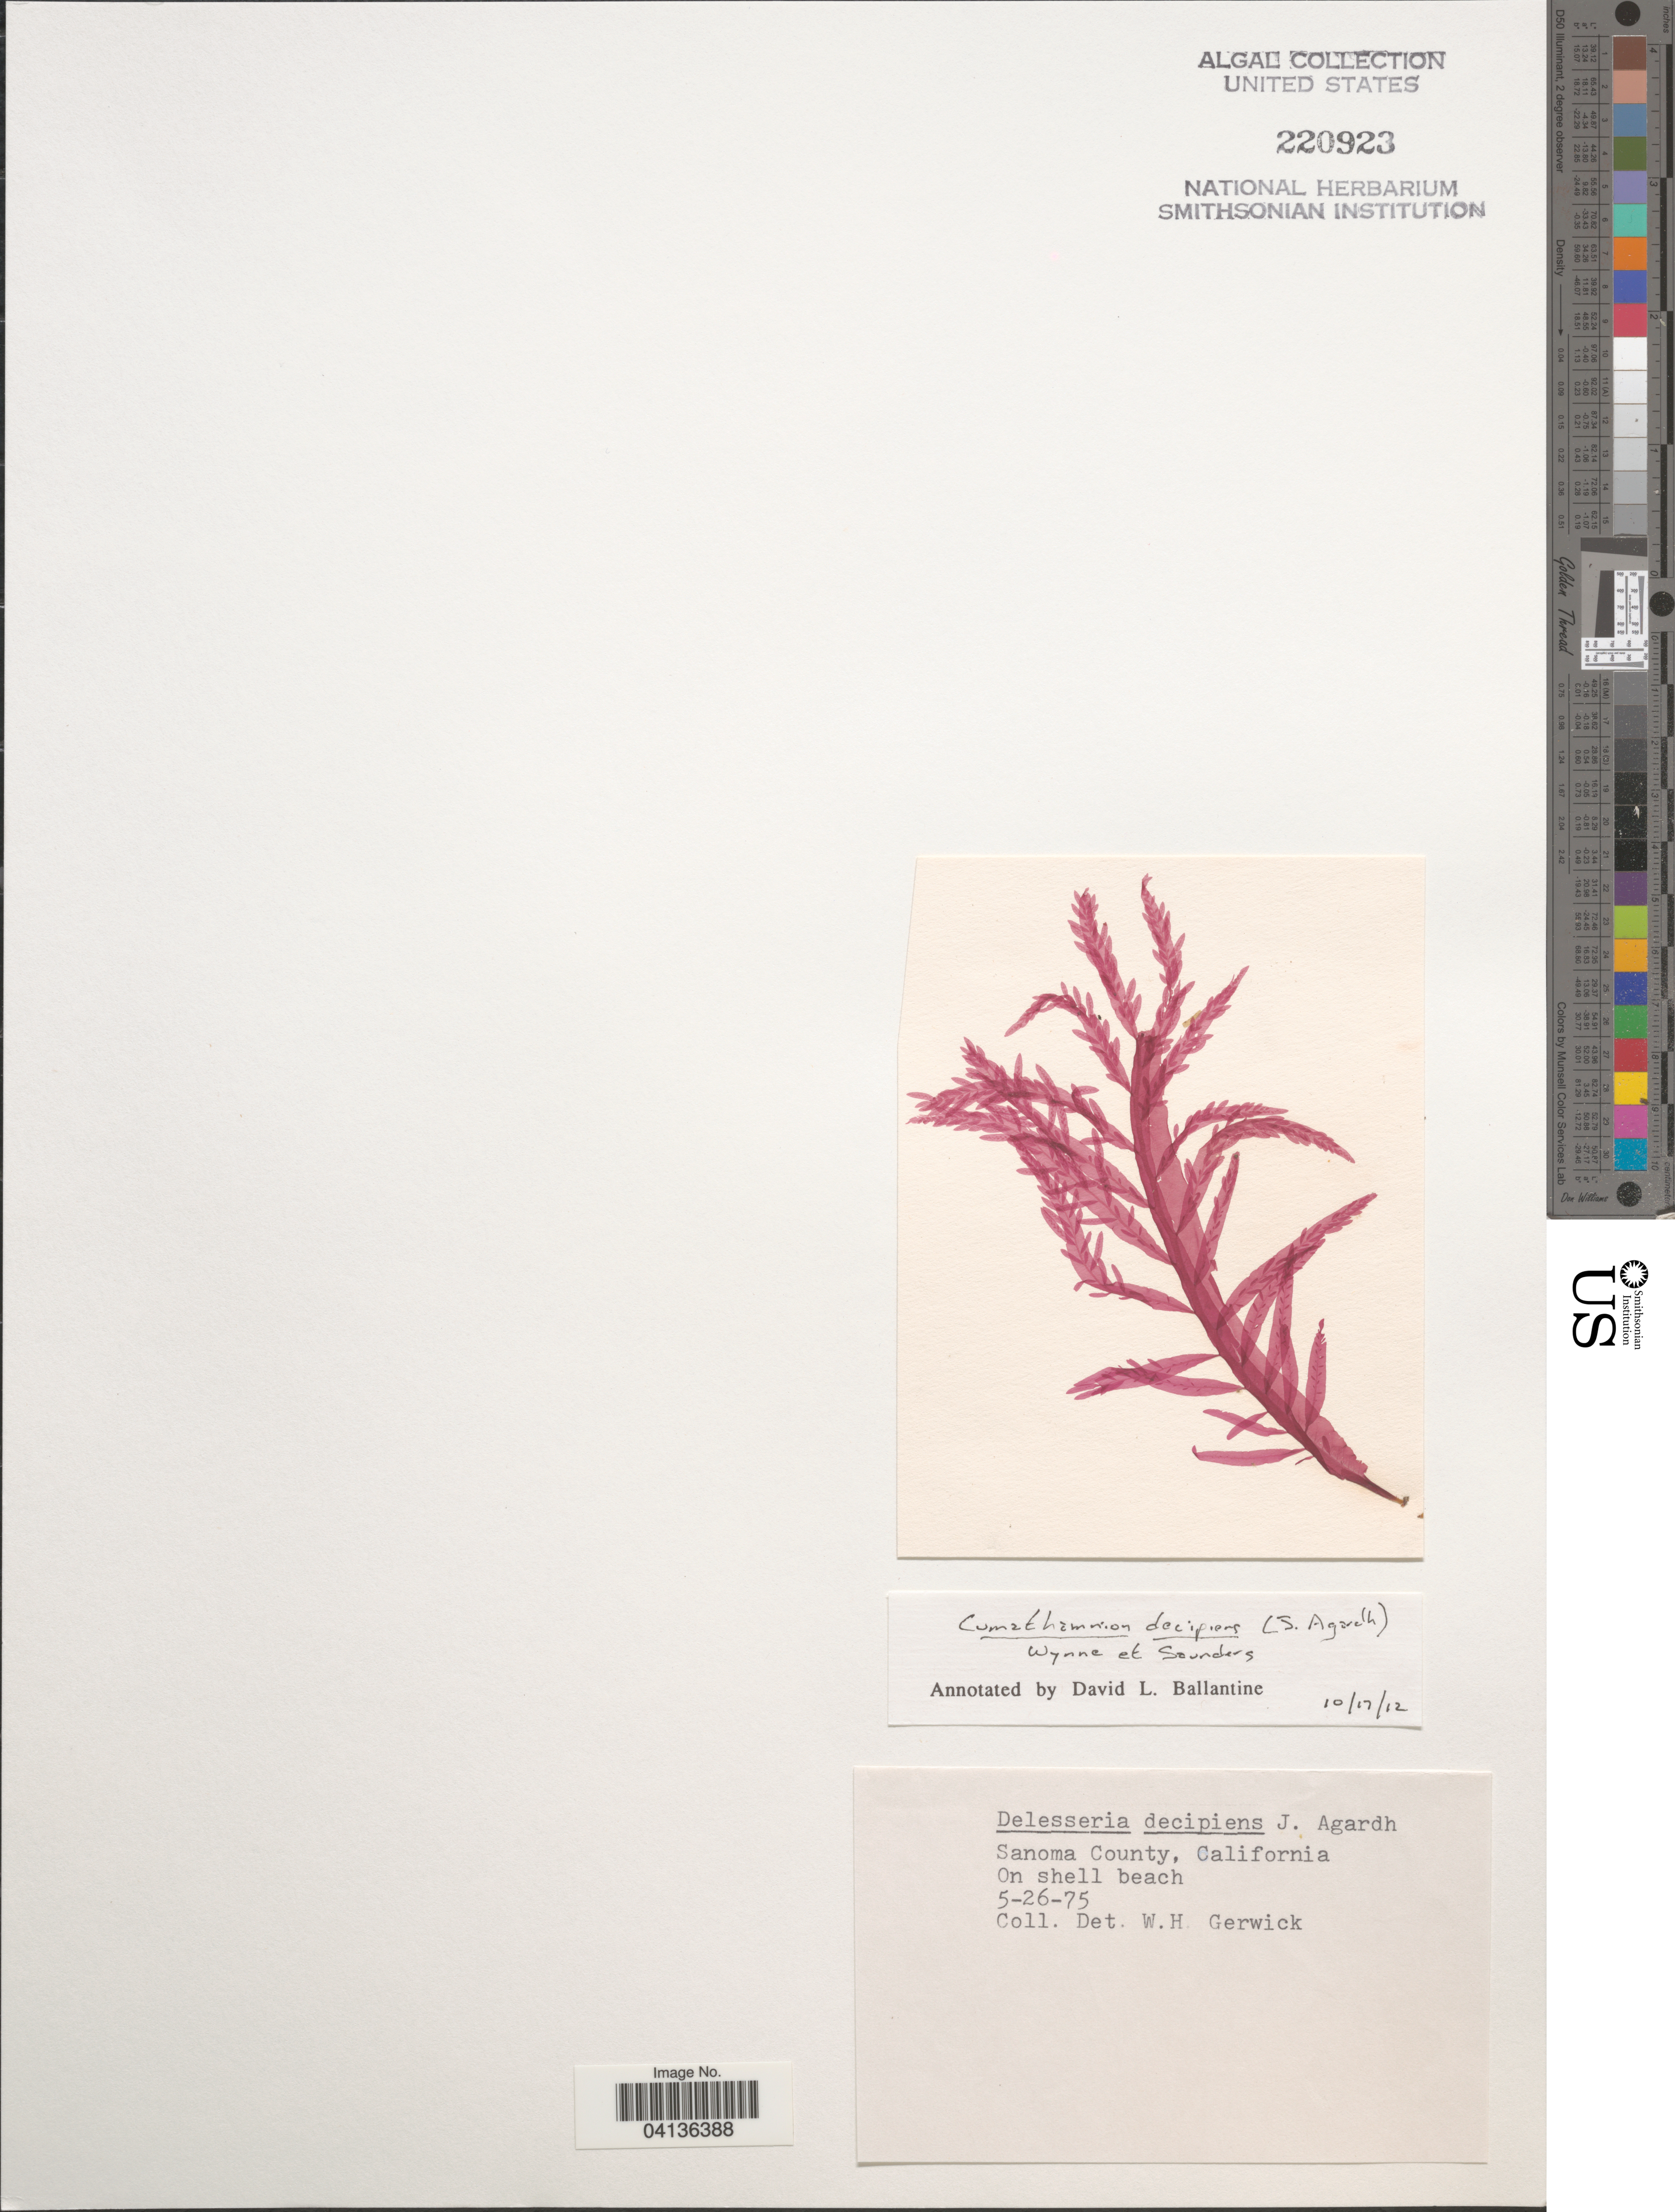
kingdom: Plantae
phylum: Rhodophyta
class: Florideophyceae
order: Ceramiales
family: Delesseriaceae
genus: Cumathamnion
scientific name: Cumathamnion decipiens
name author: (J. Agardh) M.J. Wynne & G.W. Saunders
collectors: W. Gerwick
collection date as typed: Transcribed d/m/y: 26/5/75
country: United States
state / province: California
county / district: Sonoma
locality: Sanoma County. On shell beach.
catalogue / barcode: US 220923